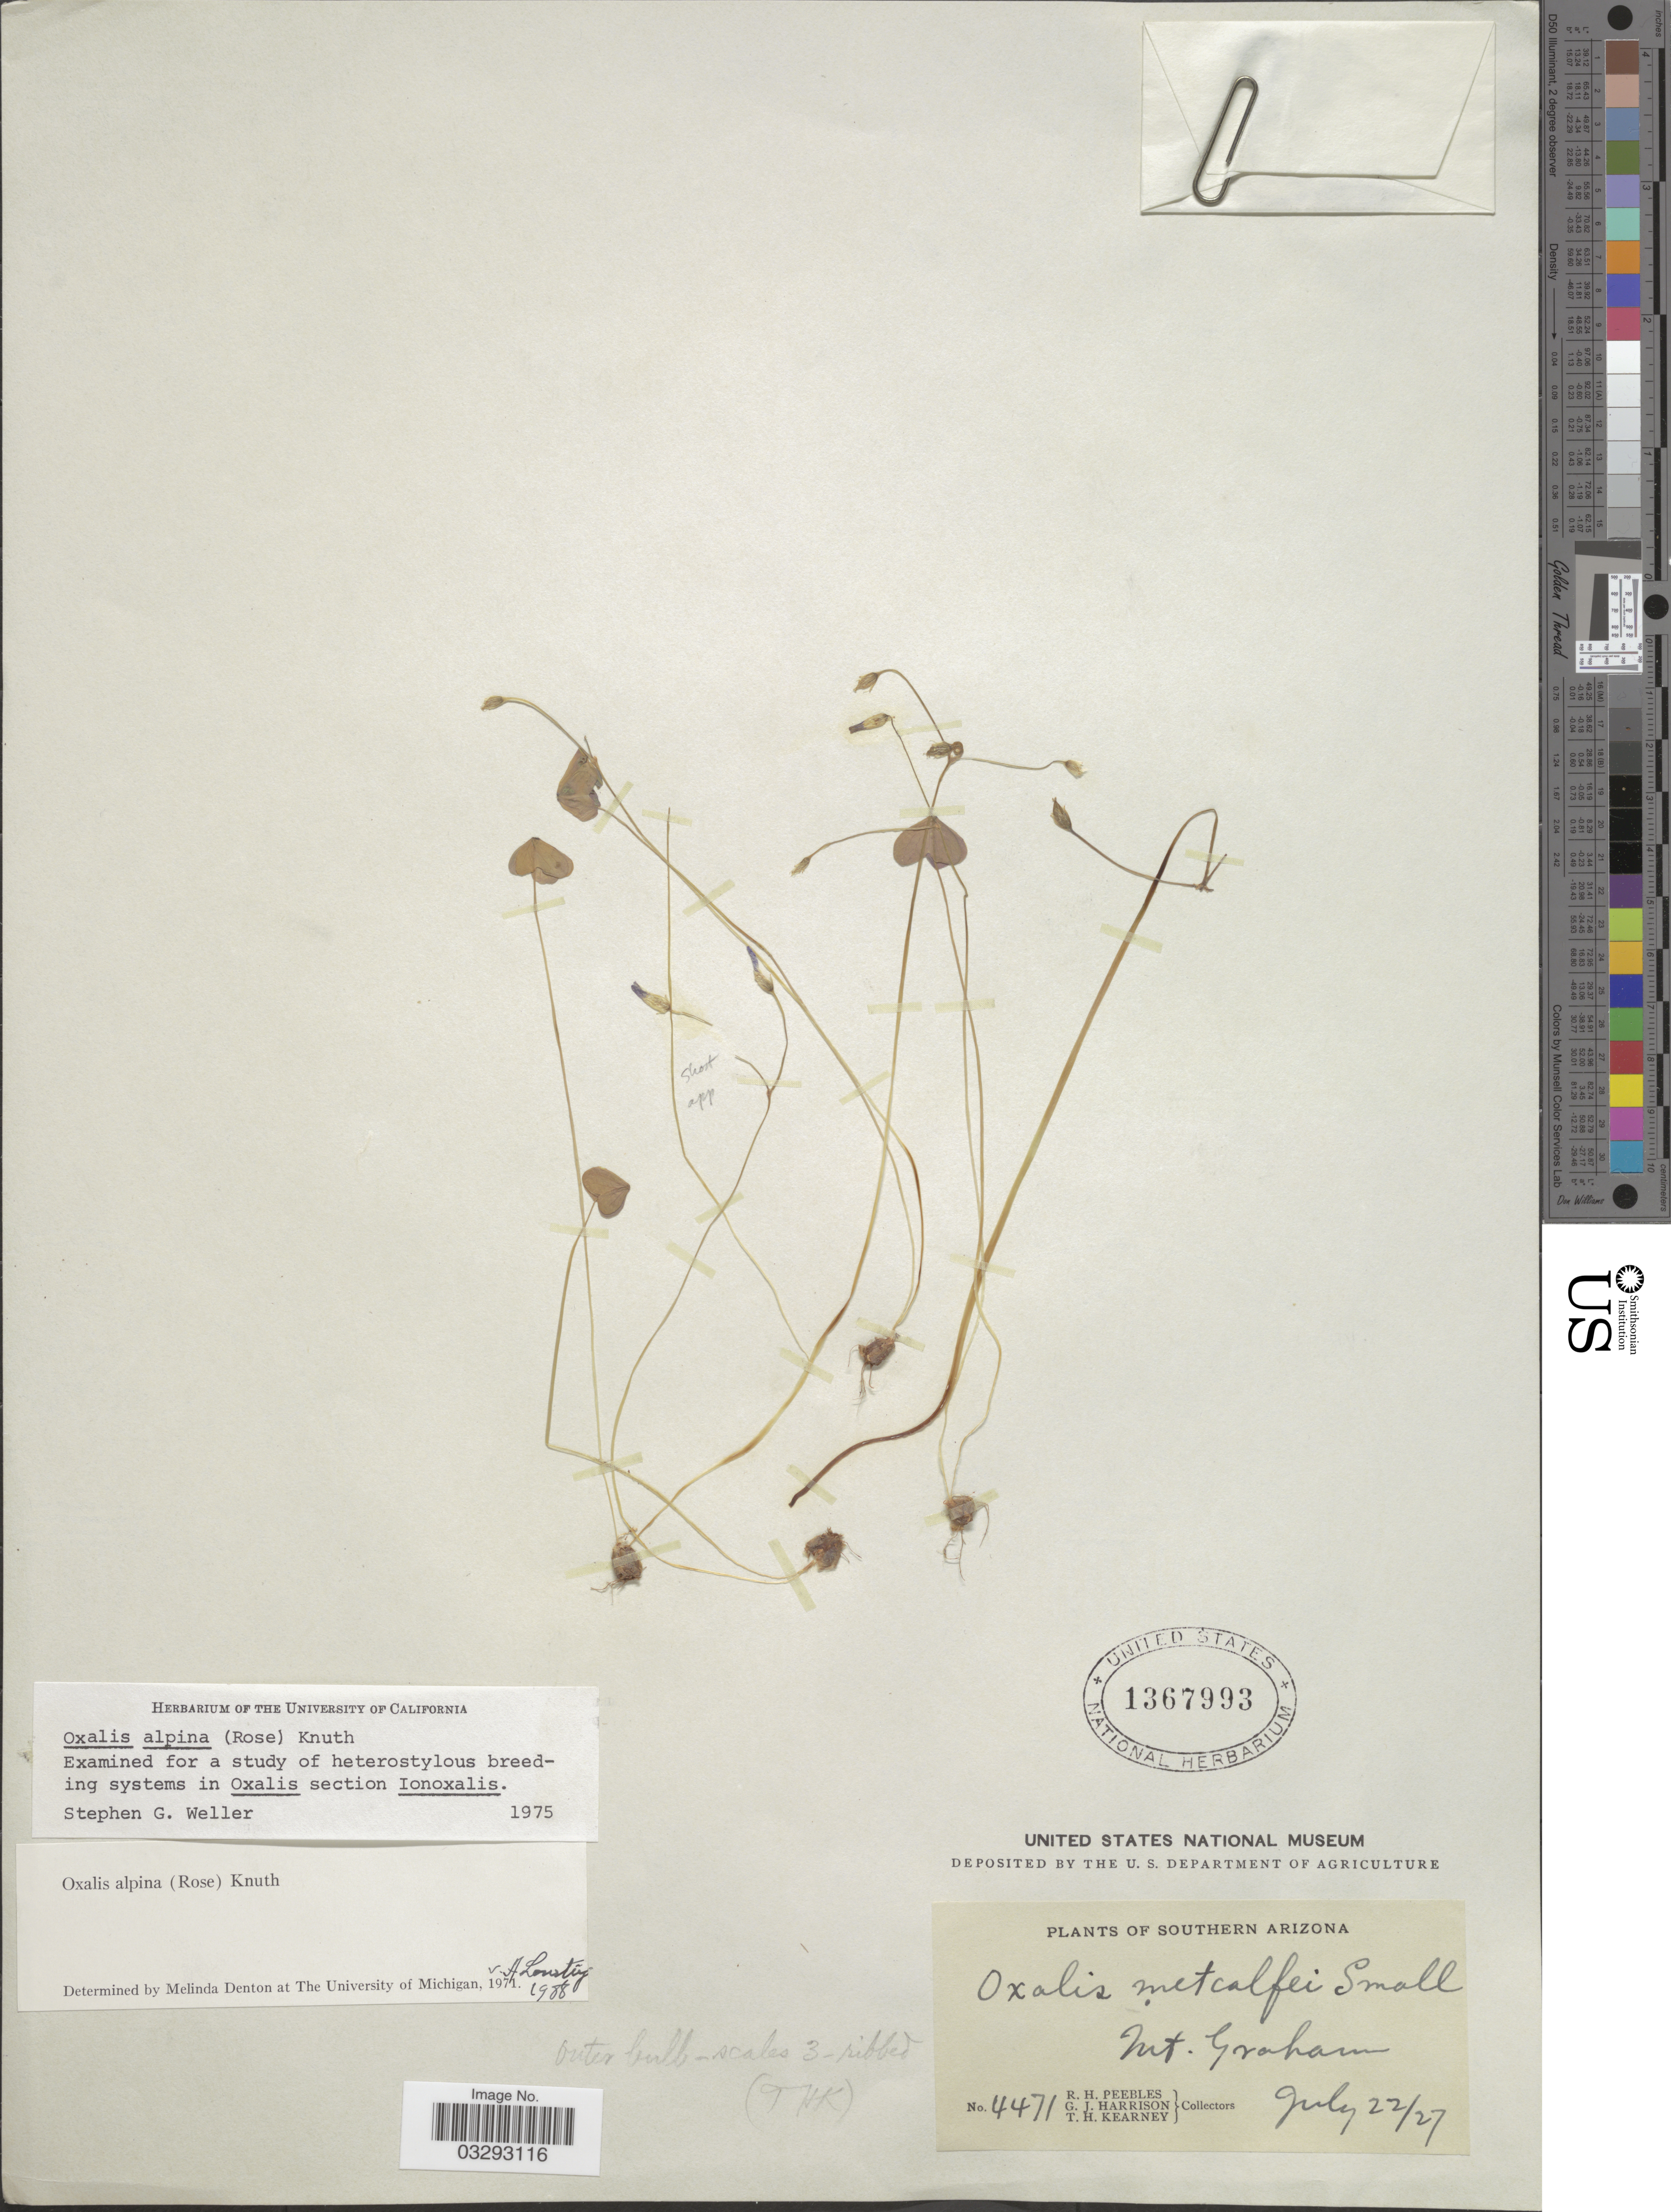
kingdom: Plantae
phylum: Tracheophyta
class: Magnoliopsida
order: Oxalidales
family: Oxalidaceae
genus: Oxalis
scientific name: Oxalis alpina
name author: (Rose) R. Knuth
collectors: R. H. Peebles, G. J. Harrison & T. H. Kearney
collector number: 4471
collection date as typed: Transcribed d/m/y: 22/7/27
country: United States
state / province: Arizona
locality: Southern Arizona. Mt. Graham.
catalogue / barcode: US 1367993